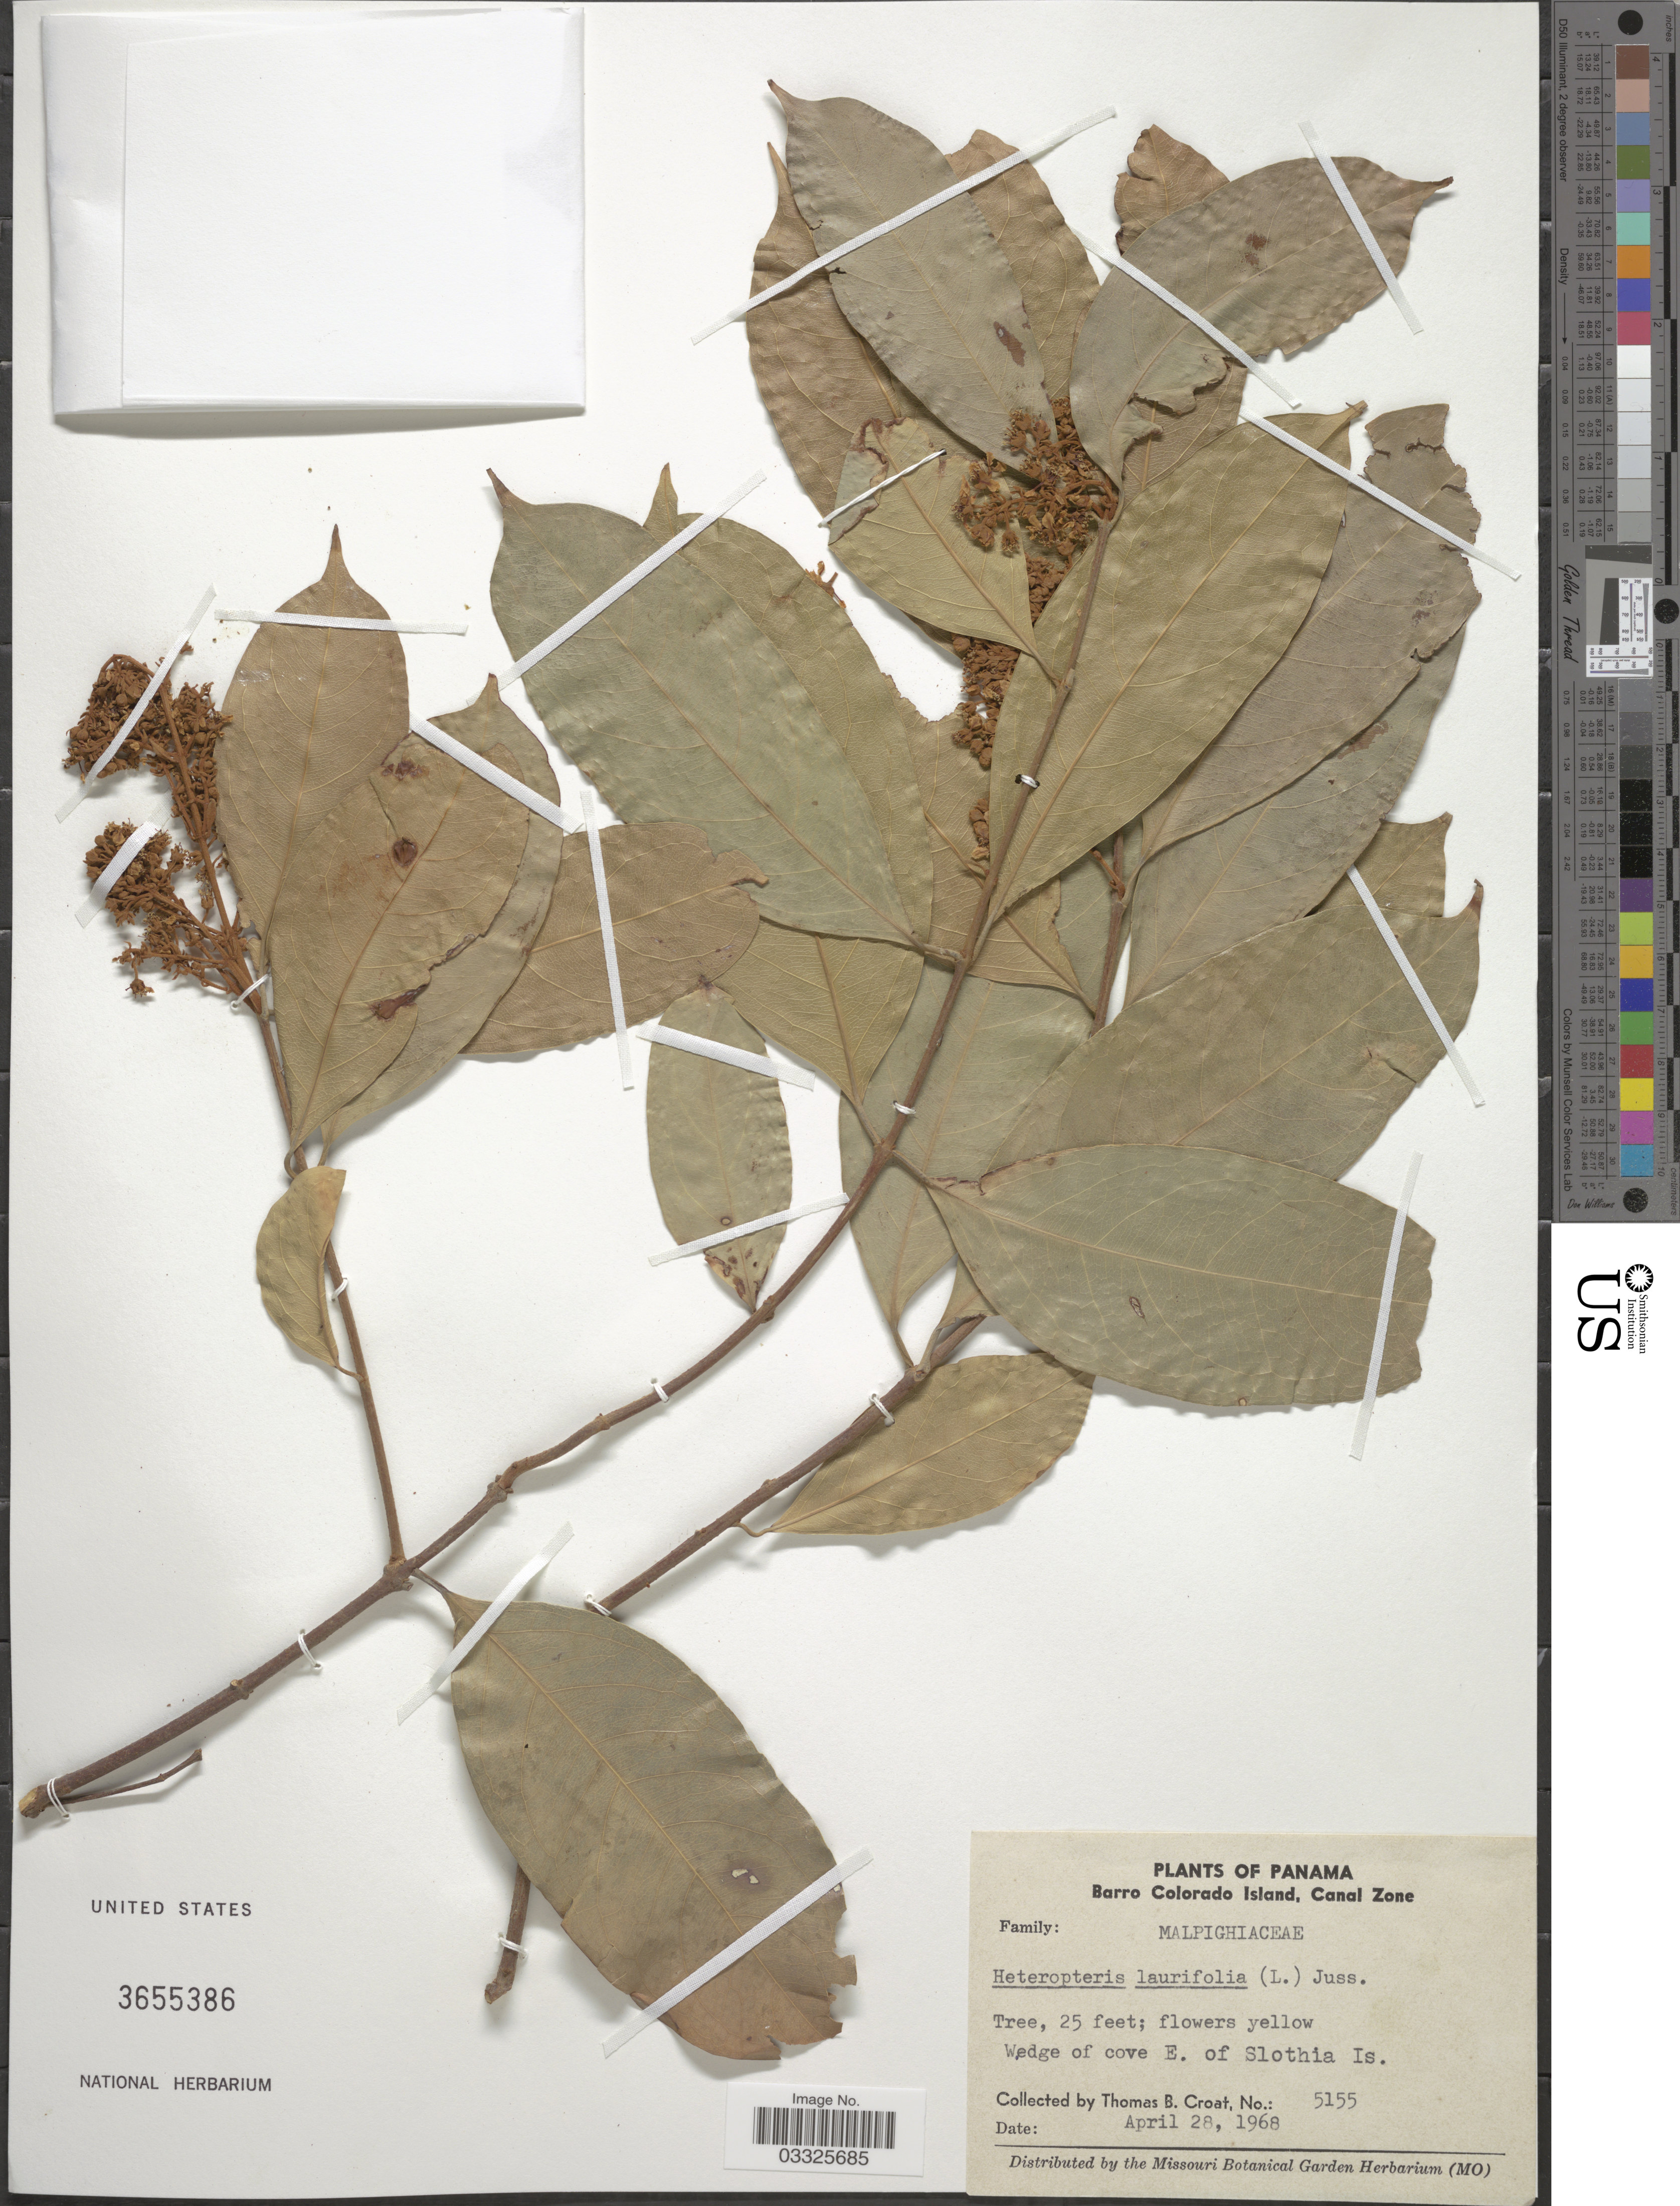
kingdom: Plantae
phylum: Tracheophyta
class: Magnoliopsida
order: Malpighiales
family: Malpighiaceae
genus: Heteropterys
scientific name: Heteropterys laurifolia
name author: (L.) A. Juss.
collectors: T. B. Croat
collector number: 5155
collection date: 1968-04-28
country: Panama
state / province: Panamá Oeste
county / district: Canal Zone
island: Barro Colorado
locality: Barro Colorado Island, Canal Zone. Wedge of cove E. of Slothia Is.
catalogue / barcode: US 3655386